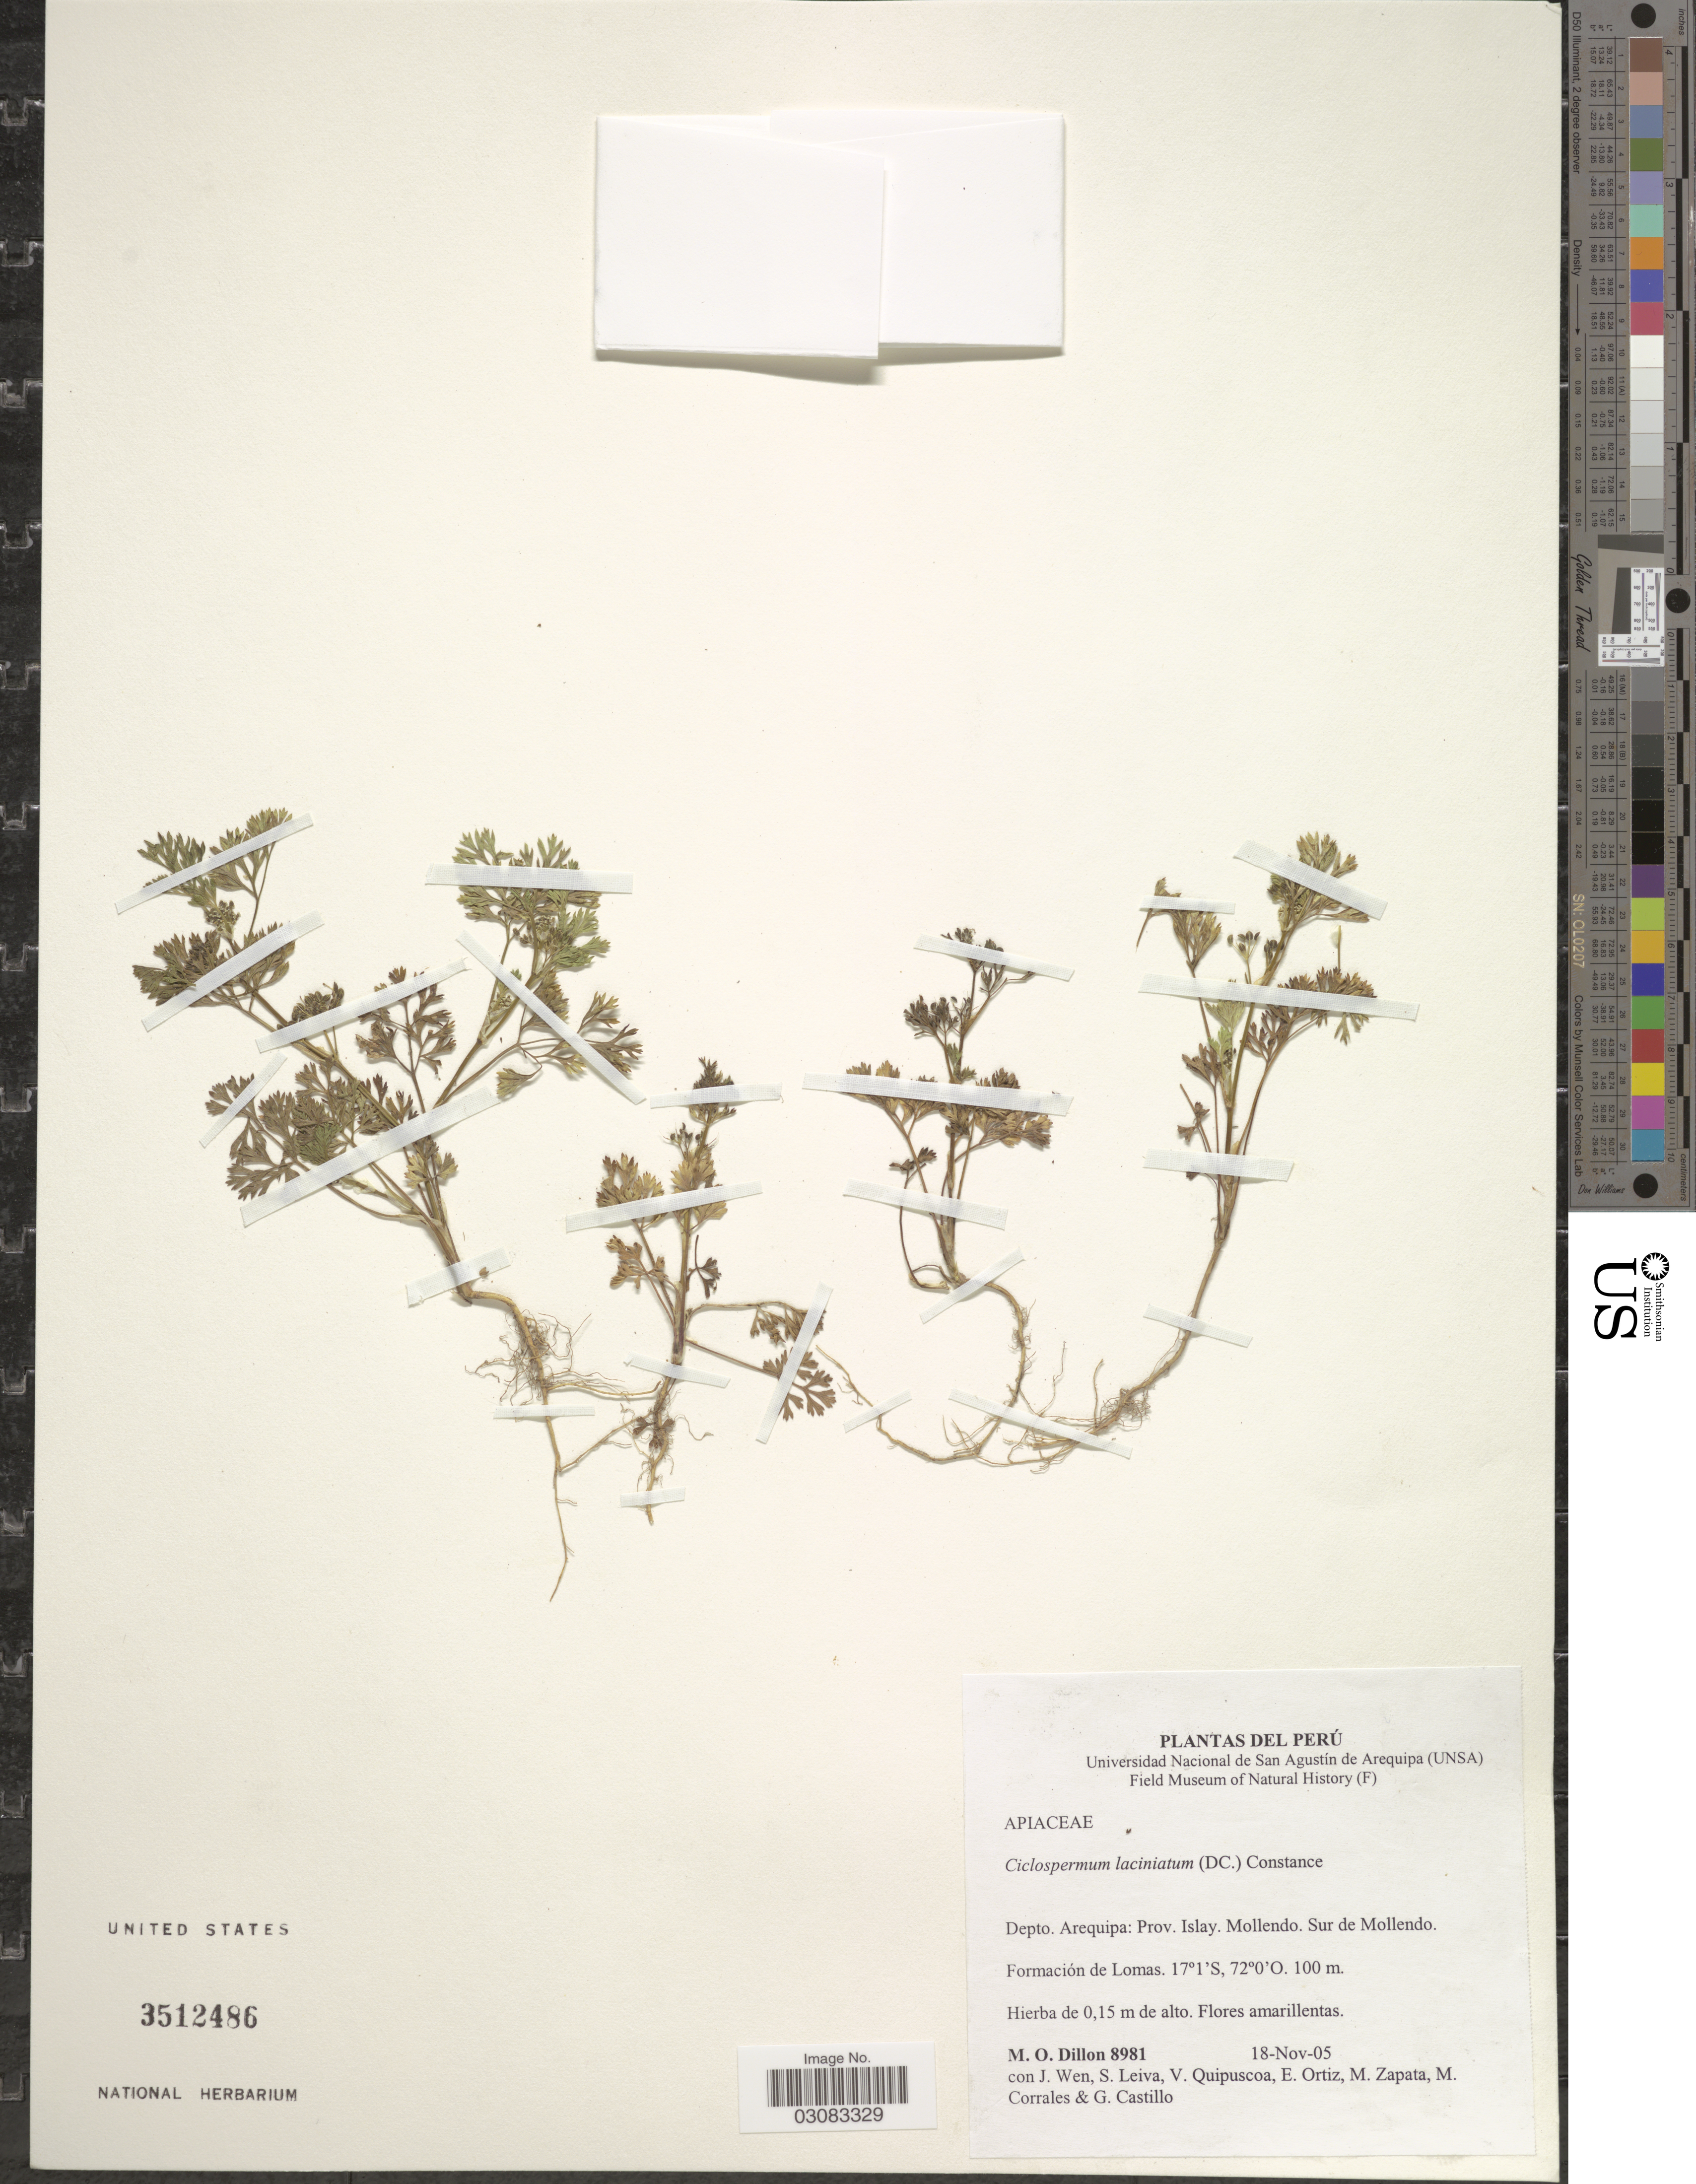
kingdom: Plantae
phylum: Tracheophyta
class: Magnoliopsida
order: Apiales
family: Apiaceae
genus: Cyclospermum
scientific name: Cyclospermum laciniatum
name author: (DC.) Constance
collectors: M. O. Dillon, J. Wen, S. Leiva, V. Quipuscoa & et al.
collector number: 8981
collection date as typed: Transcribed d/m/y: 18/11/5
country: Peru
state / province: Arequipa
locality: Depto. Arequipa: Prov. Islay. Mollendo. Sur de Mollendo.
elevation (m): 100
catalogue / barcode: US 3512486